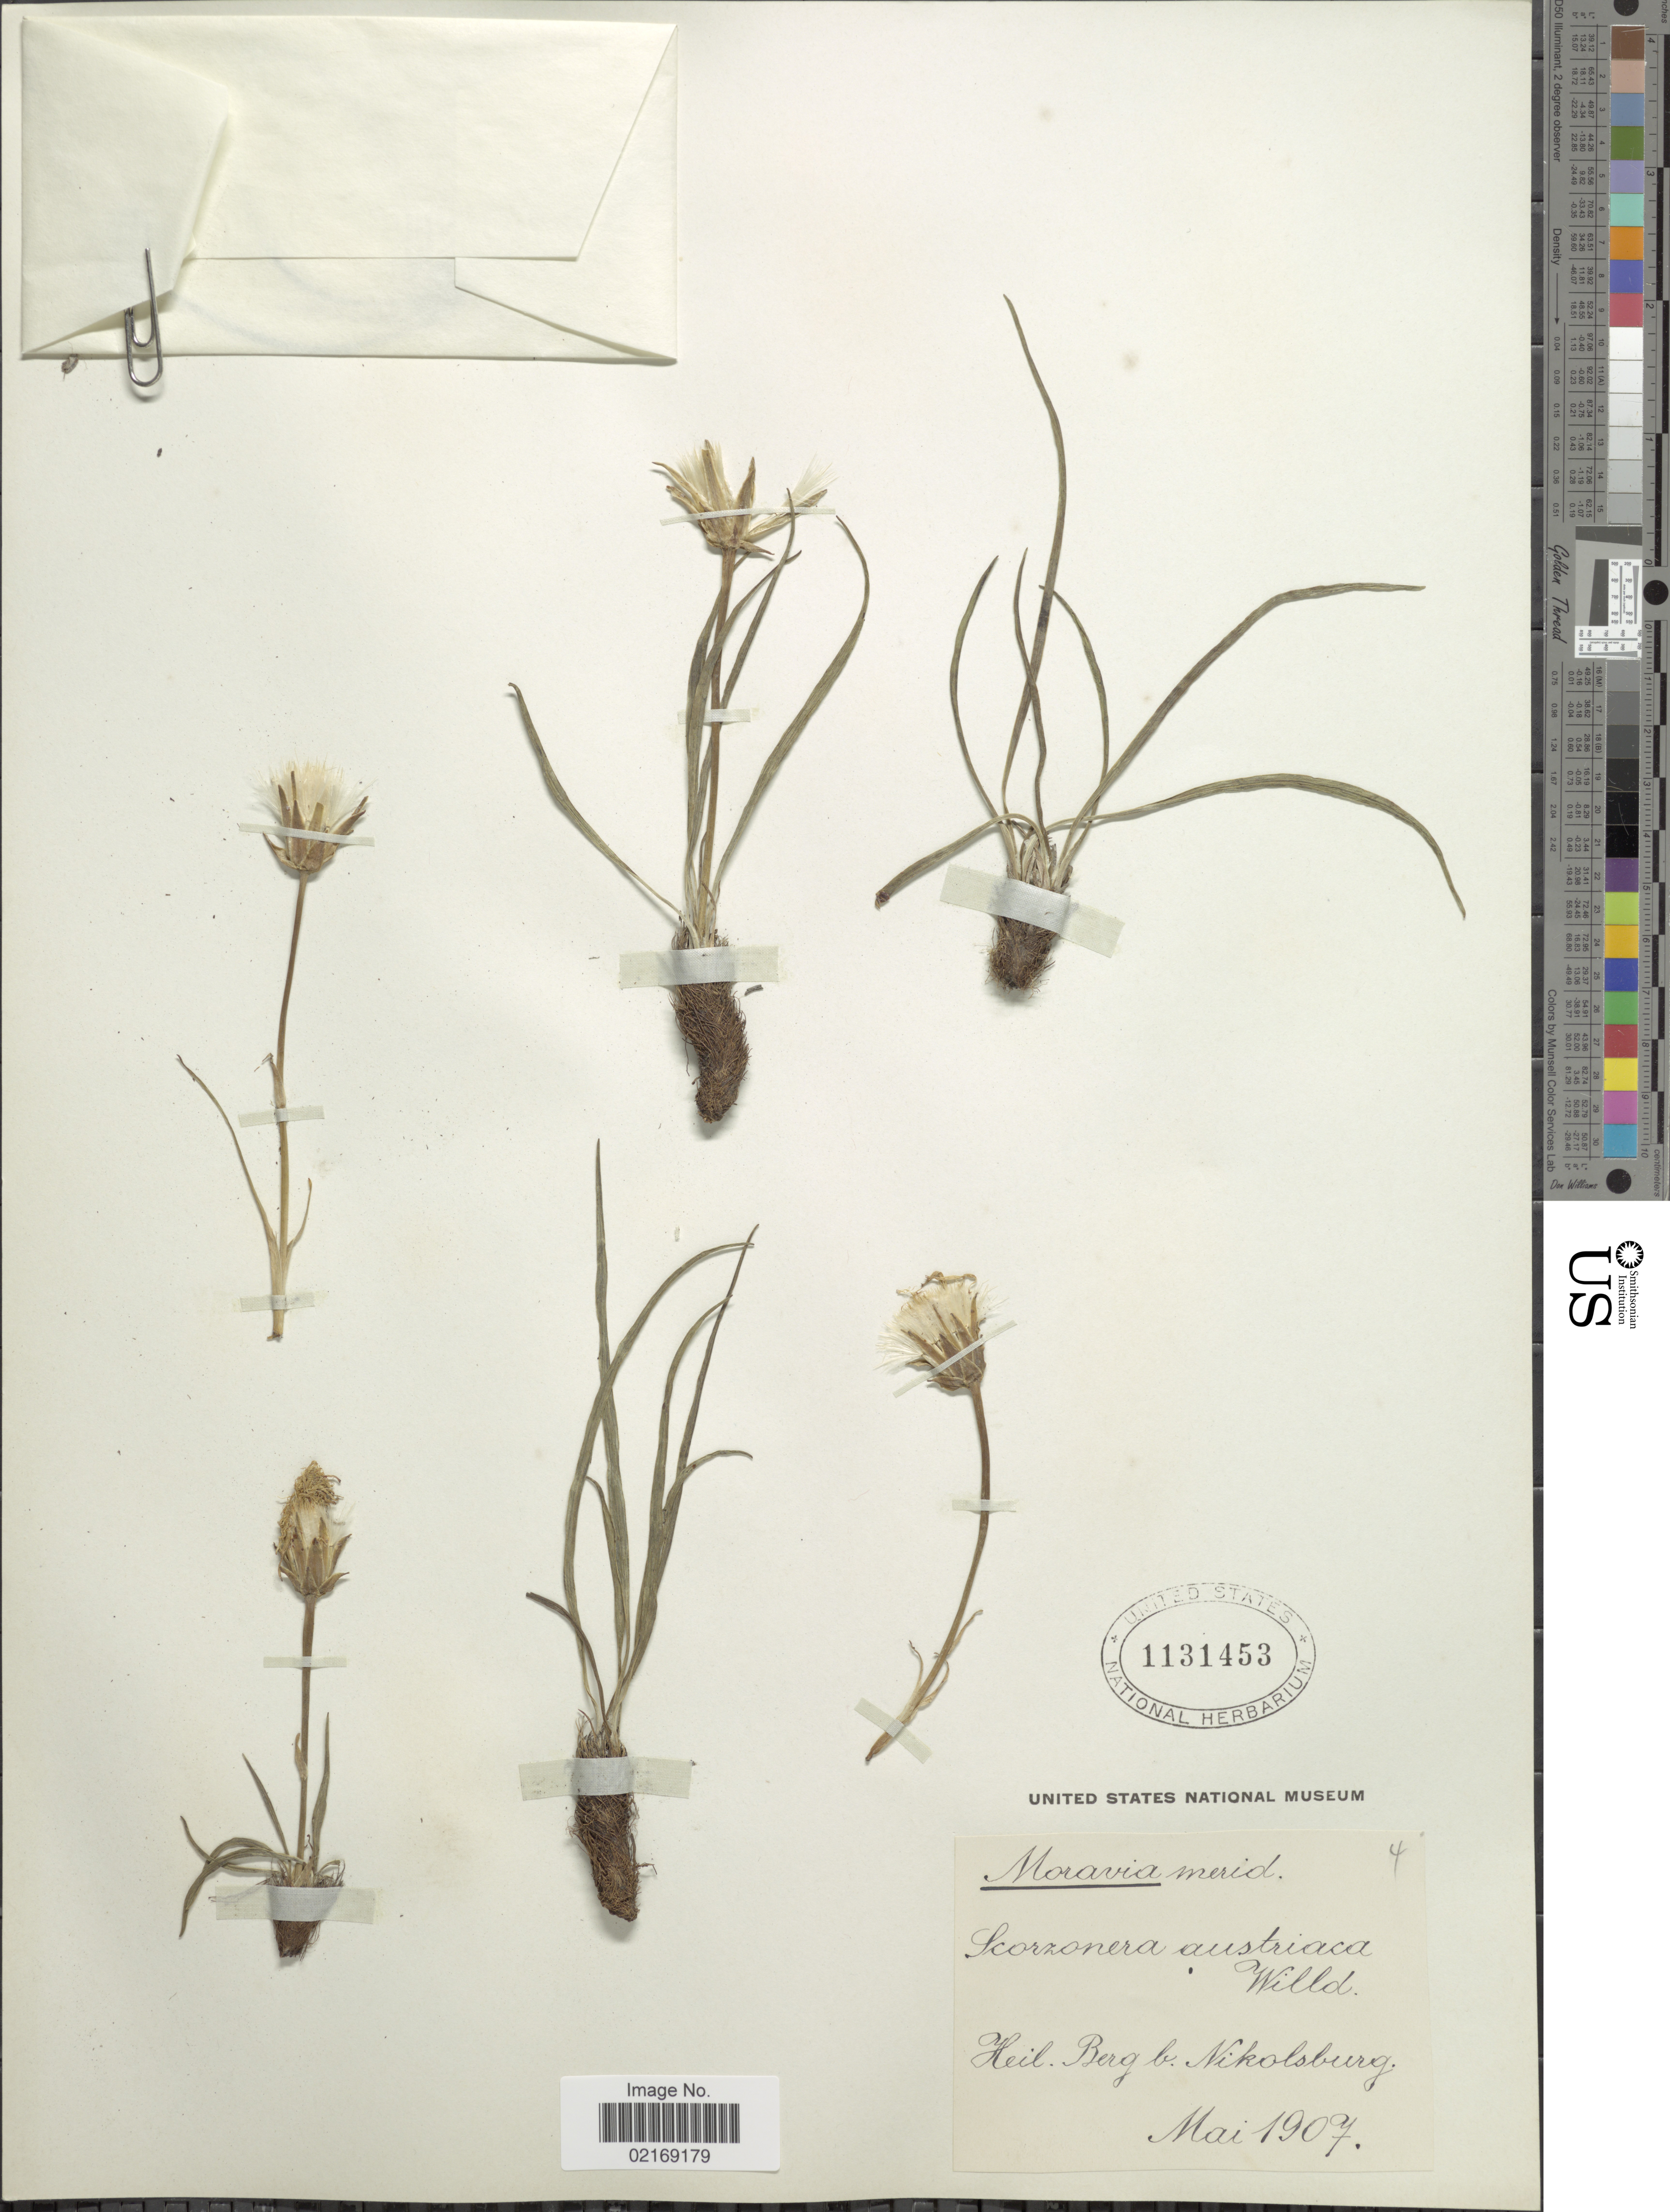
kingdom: Plantae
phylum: Tracheophyta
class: Magnoliopsida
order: Asterales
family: Asteraceae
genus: Scorzonera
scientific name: Scorzonera austriaca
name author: Willd.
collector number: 4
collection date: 1907-05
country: Czechia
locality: Moravia merid. Heil. Berg b. Nikolsburg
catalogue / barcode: US 1131453